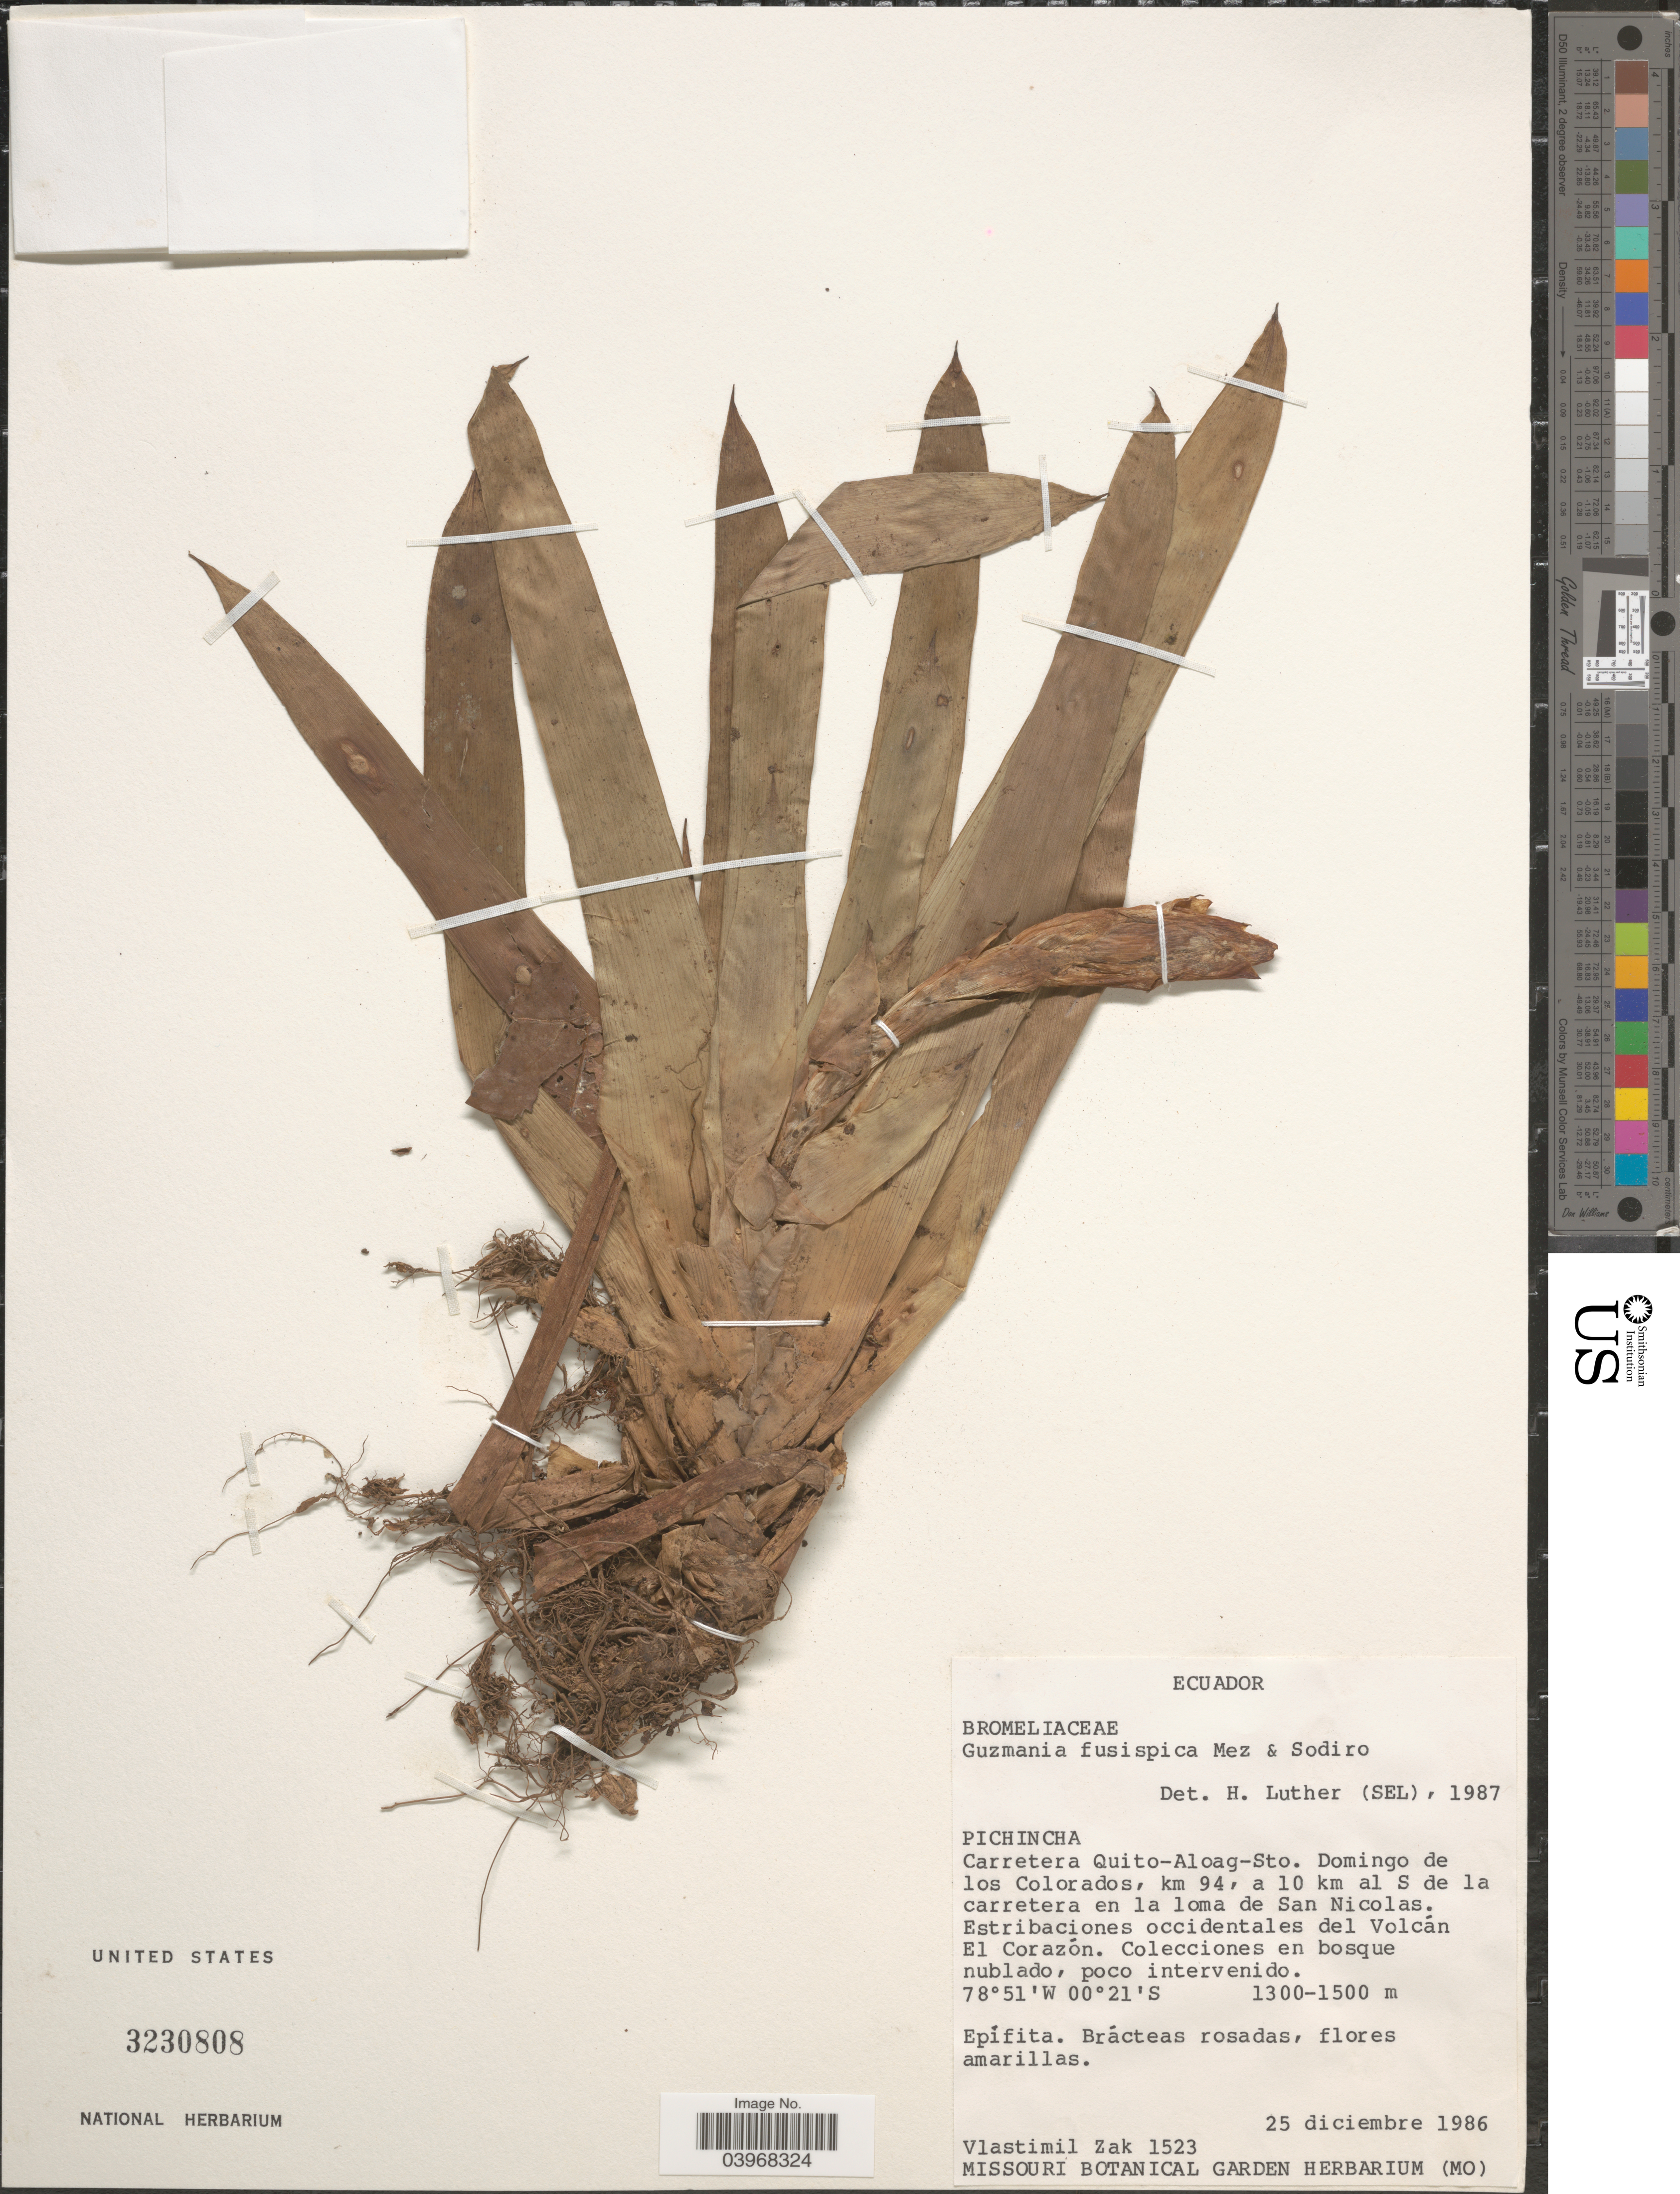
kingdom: Plantae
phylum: Tracheophyta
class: Liliopsida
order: Poales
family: Bromeliaceae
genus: Guzmania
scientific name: Guzmania fusispica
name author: Mez & Sodiro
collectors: V. Zak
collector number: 1523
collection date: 1986-12-25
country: Ecuador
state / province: Pichincha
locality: Carretera Quito-Aloag-Sto. Domingo de los Colorados, km 94, a 10 km al S de la carretera en la loma de San Nicolas. Volcán El Corazón.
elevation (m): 1300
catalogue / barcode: US 3230808